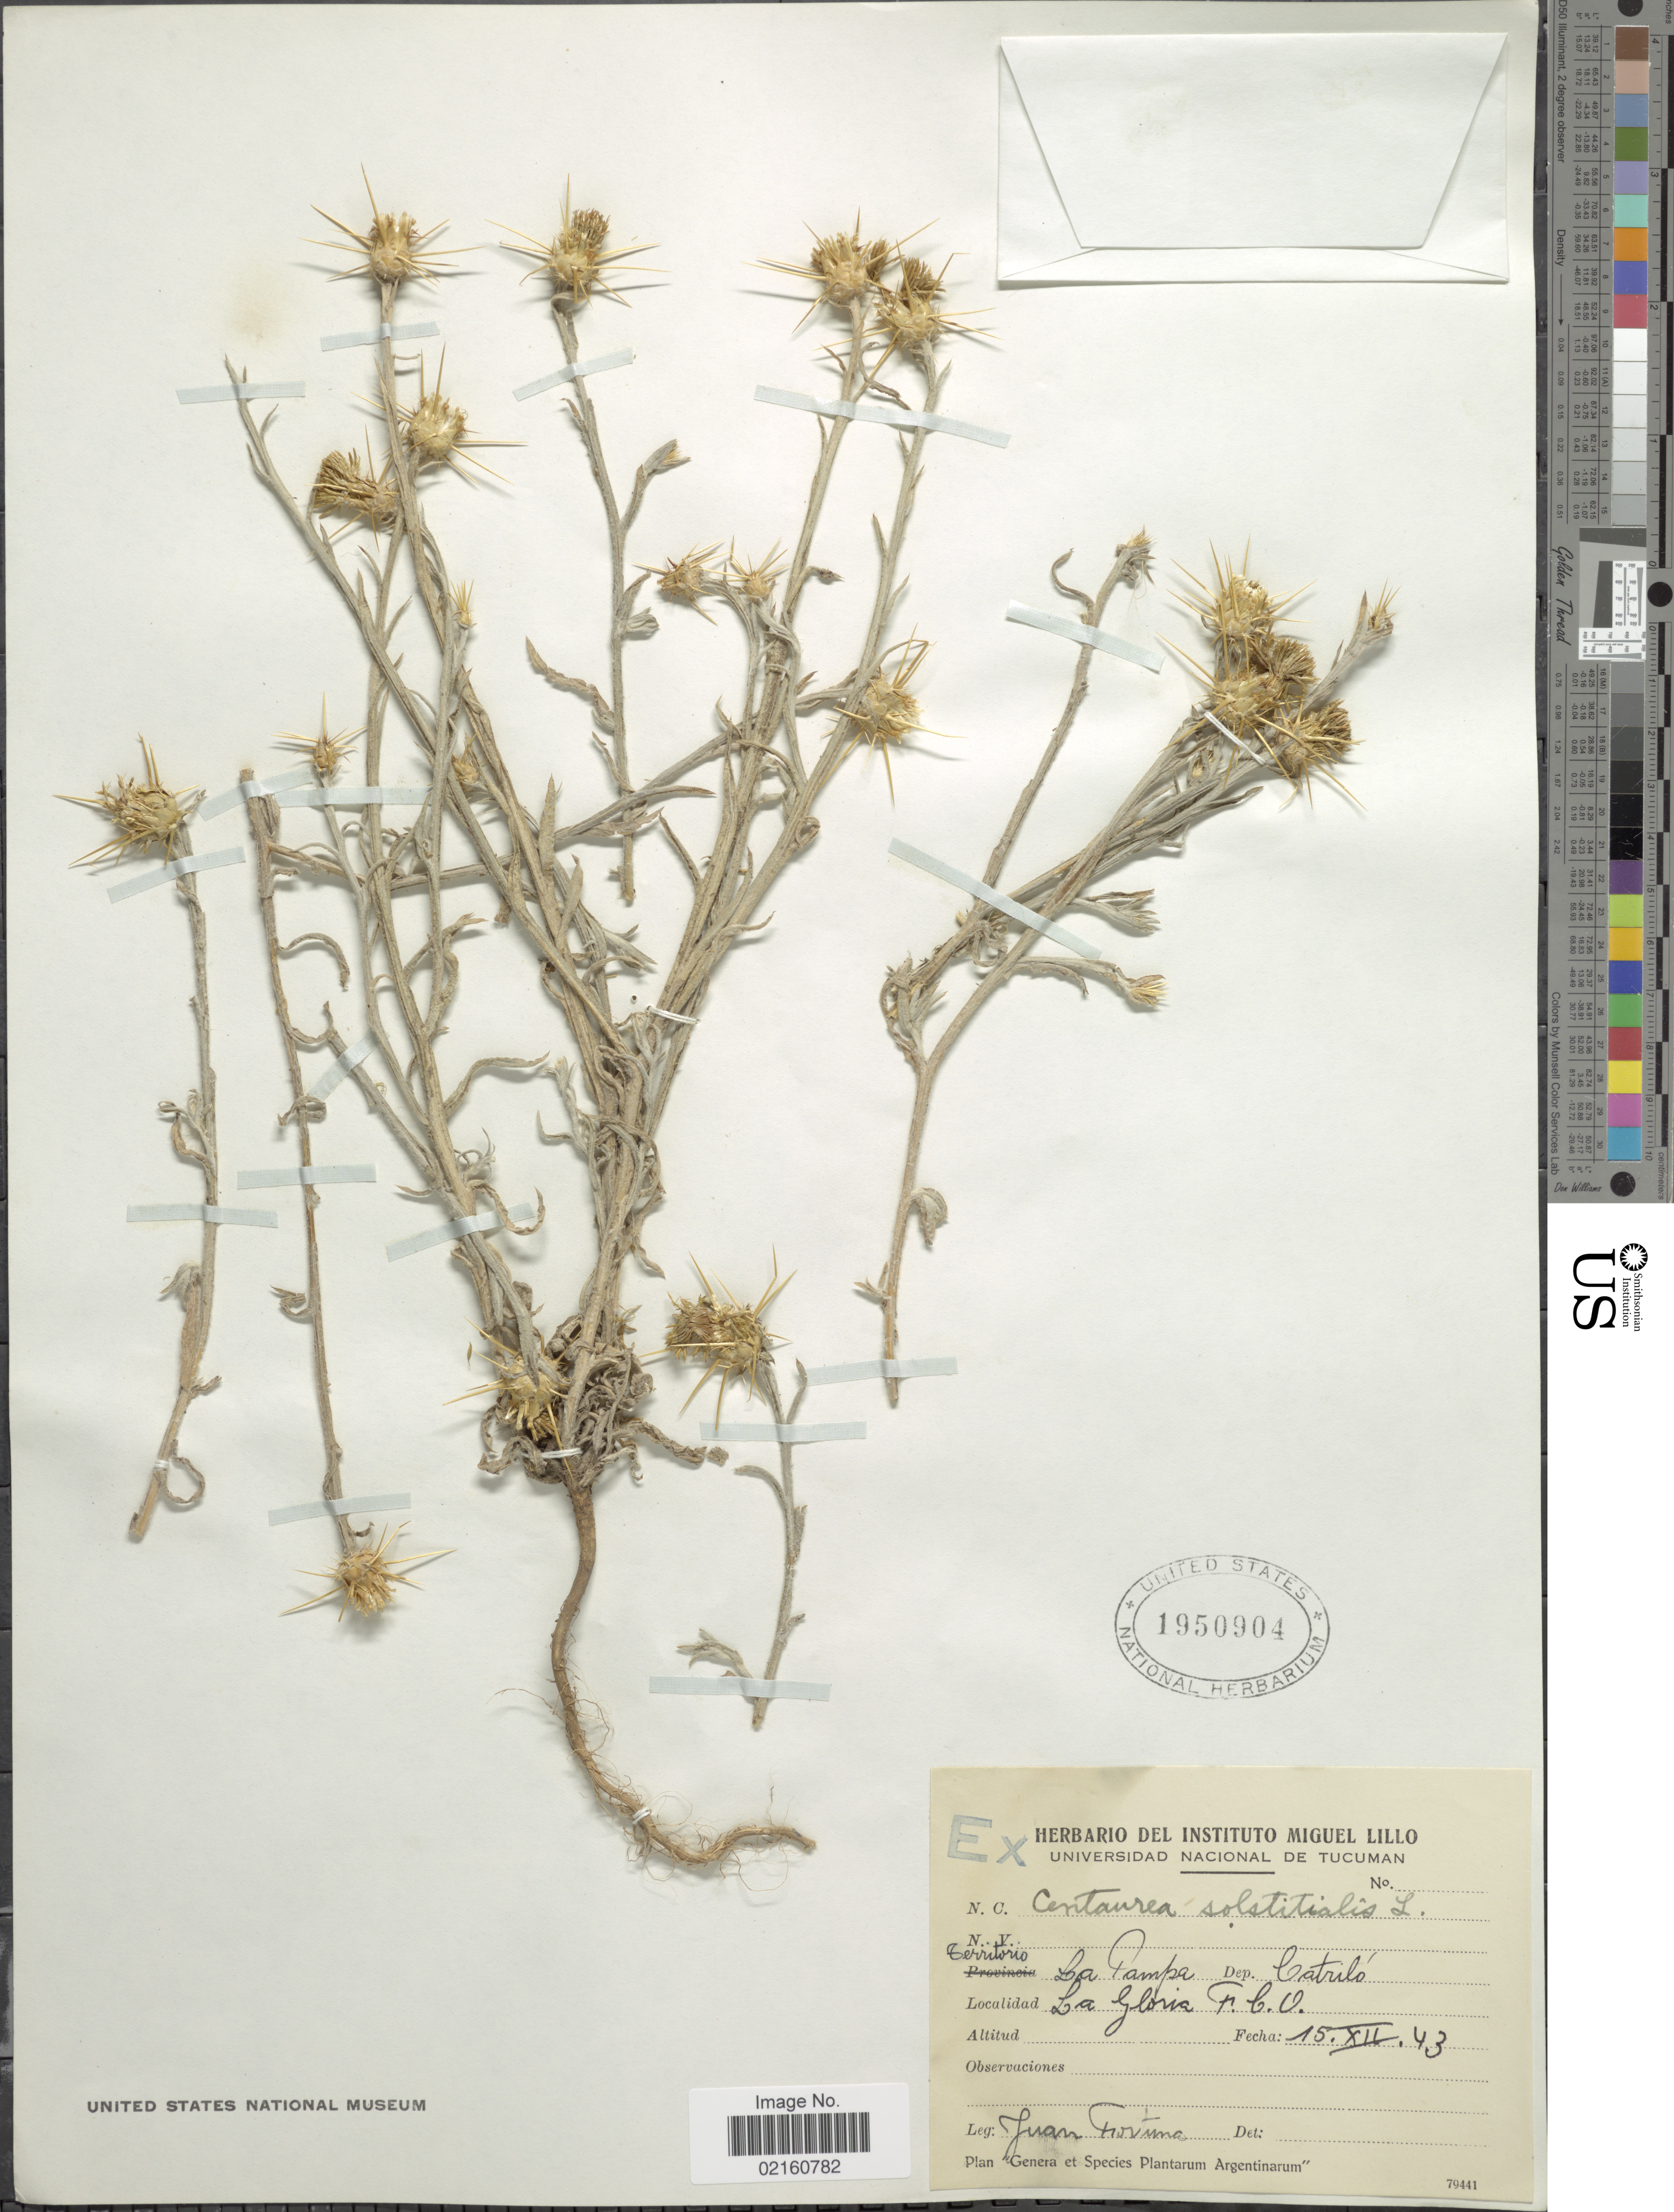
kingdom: Plantae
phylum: Tracheophyta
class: Magnoliopsida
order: Asterales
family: Asteraceae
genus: Centaurea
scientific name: Centaurea solstitialis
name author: L.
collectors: J. Fortuna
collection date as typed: Transcribed d/m/y: 15/12/43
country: Argentina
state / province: La Pampa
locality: Dep. Catrilo, La Gloria F. C. O.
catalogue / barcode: US 1950904